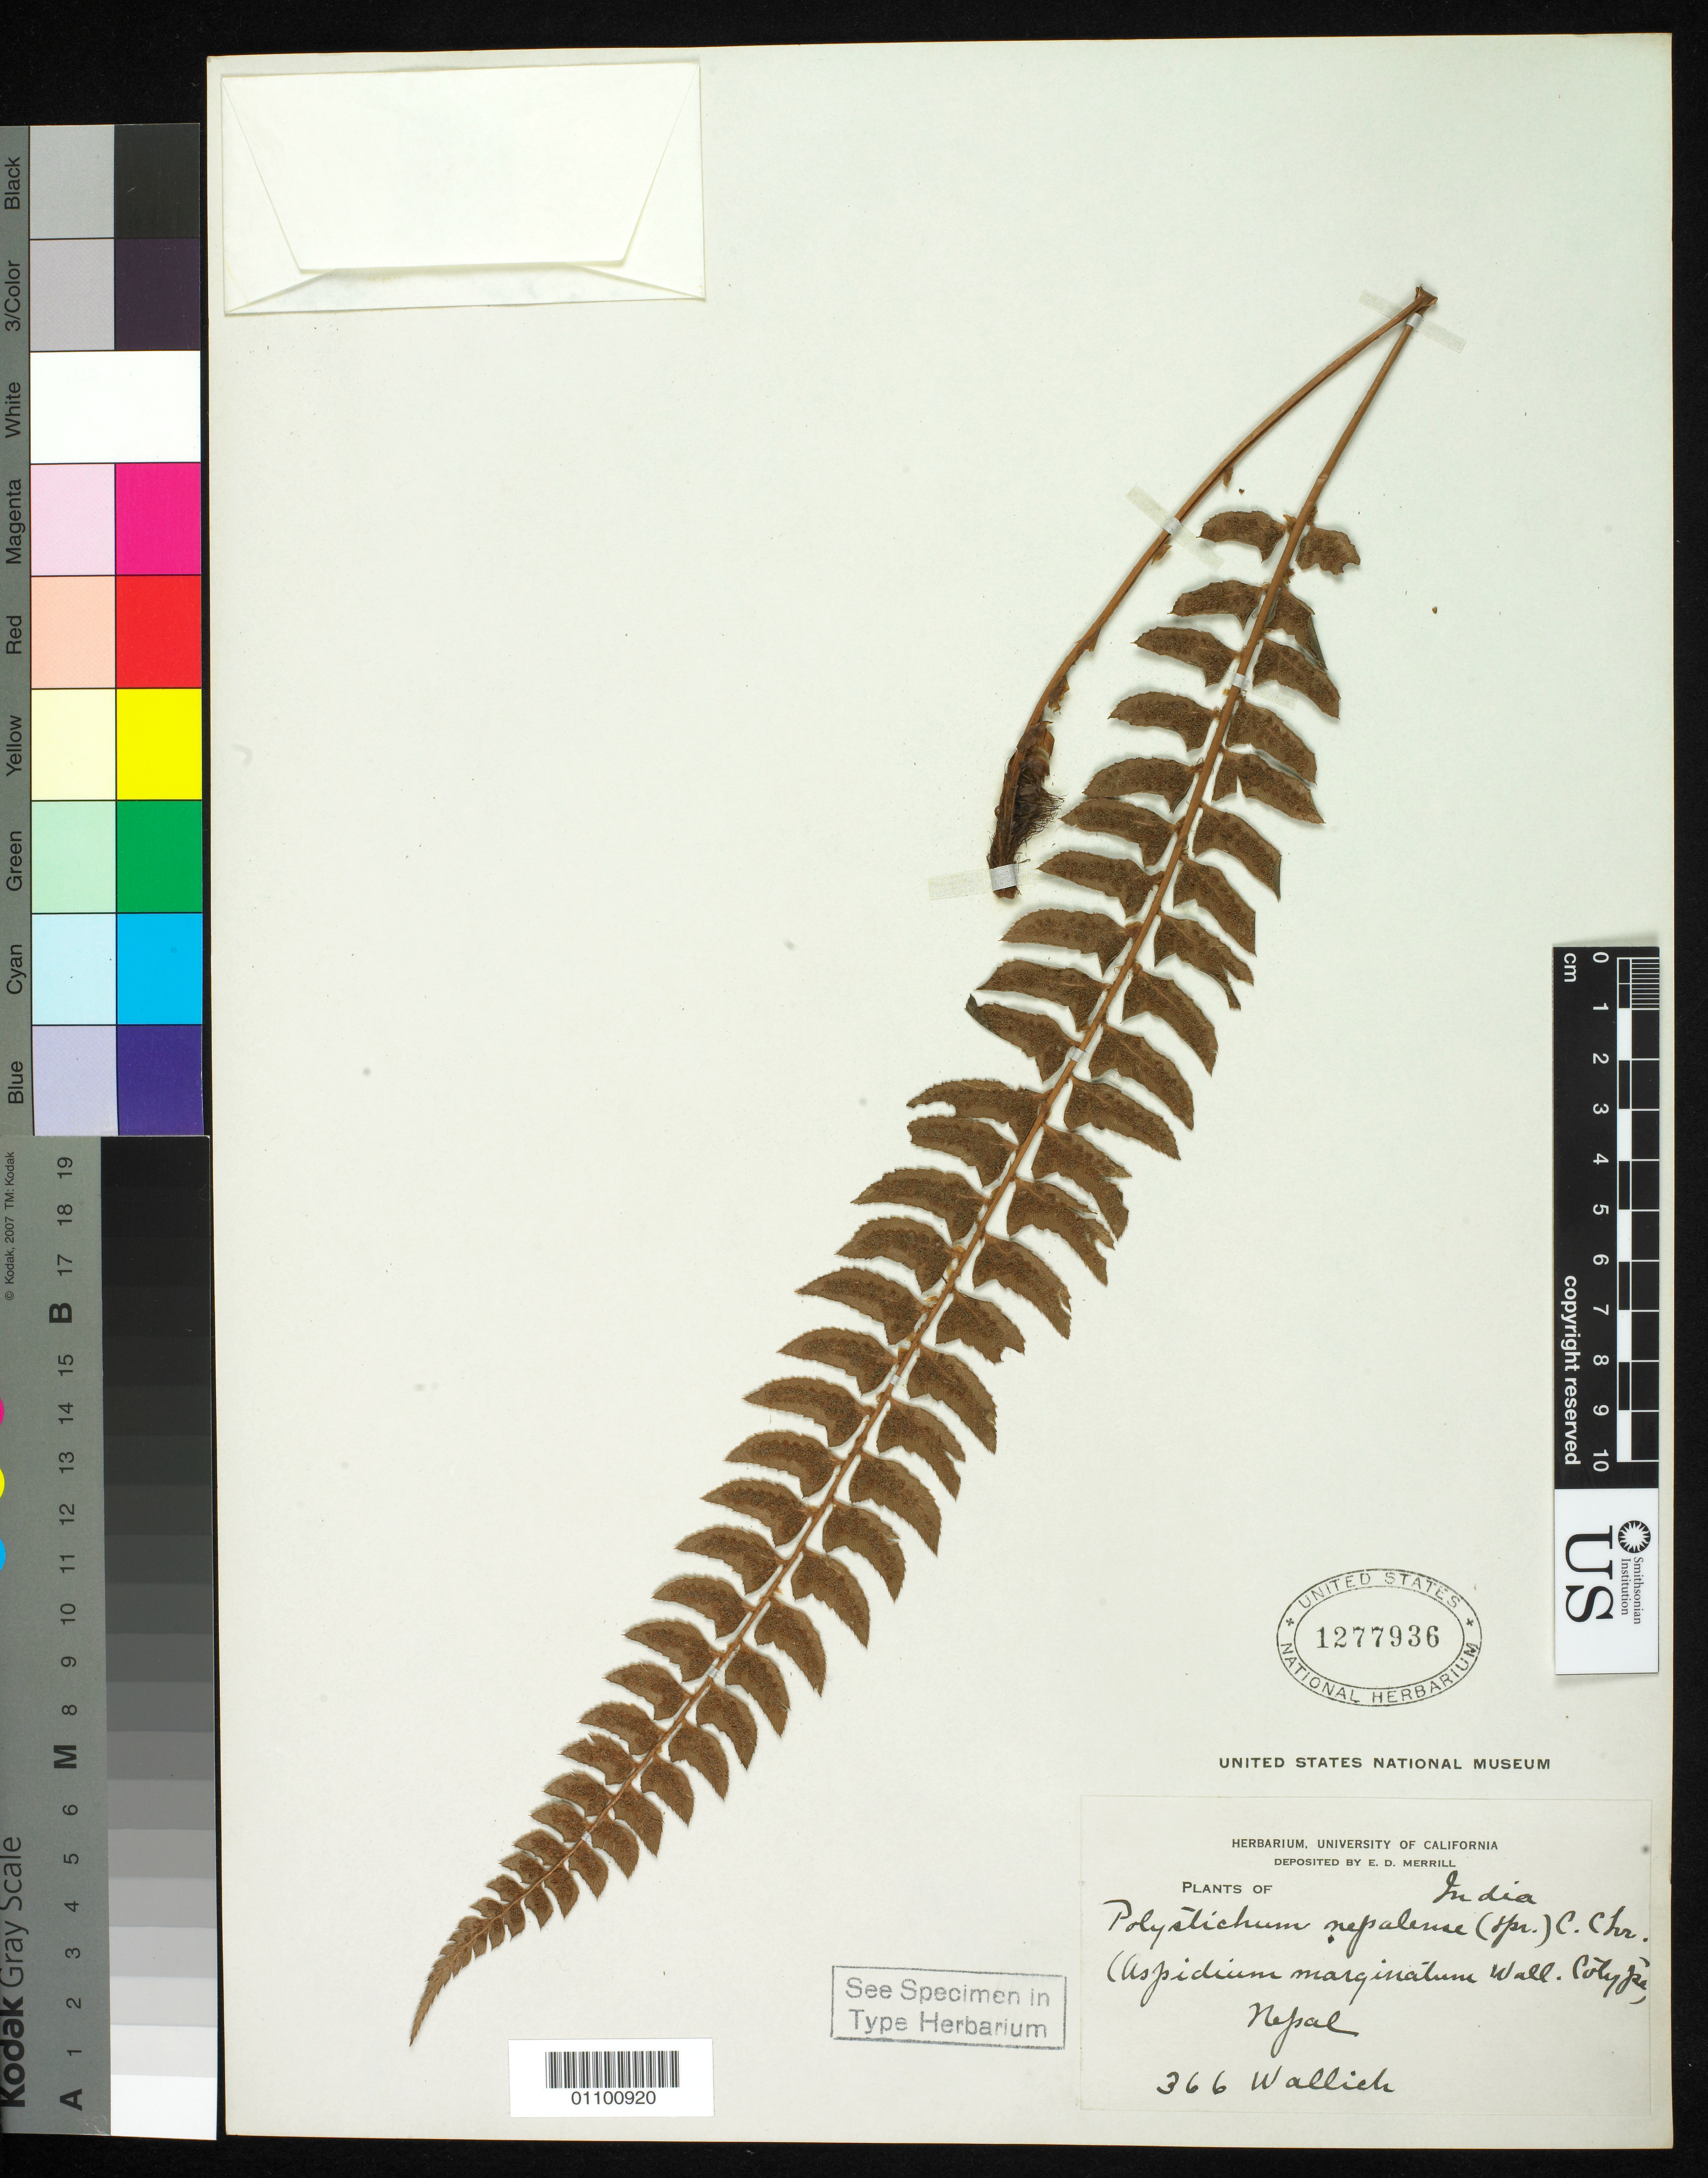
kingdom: Plantae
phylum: Tracheophyta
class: Polypodiopsida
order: Polypodiales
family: Tectariaceae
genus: Aspidium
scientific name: Aspidium marginatum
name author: Wall. ex Mett.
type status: Type Collection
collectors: N. Wallich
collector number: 366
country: Nepal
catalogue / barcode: US 1277936